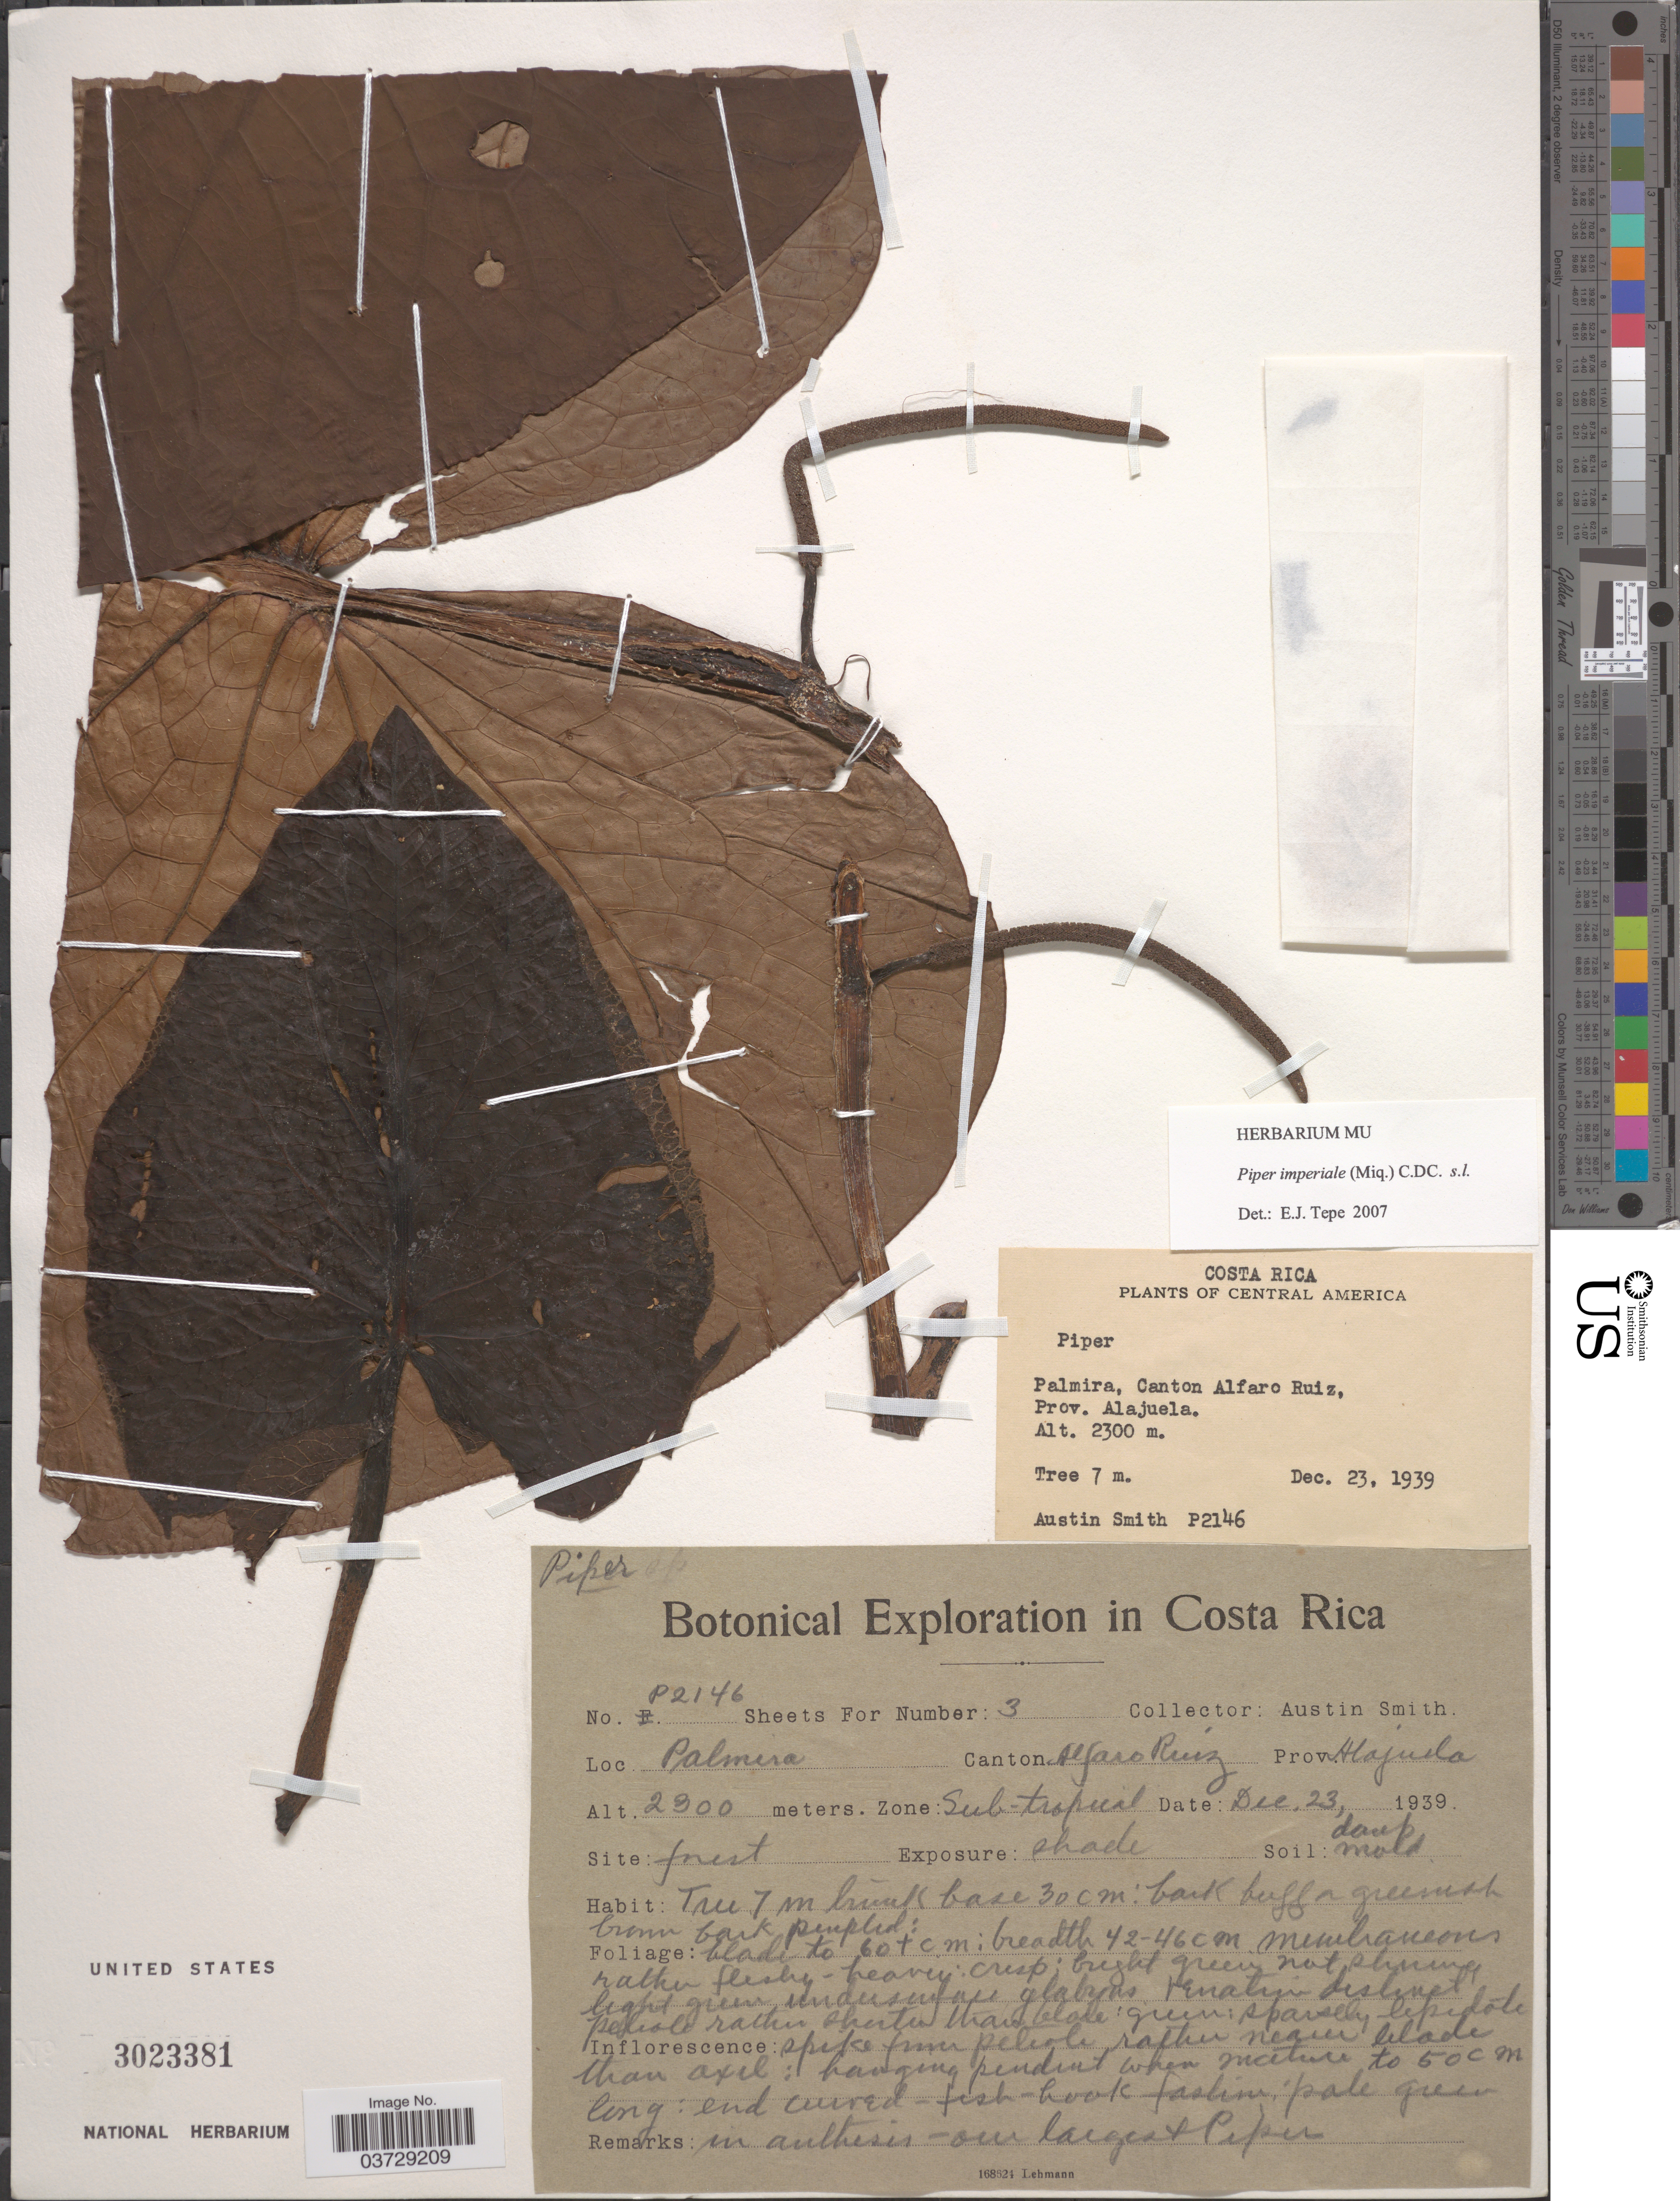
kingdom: Plantae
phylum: Tracheophyta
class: Magnoliopsida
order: Piperales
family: Piperaceae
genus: Piper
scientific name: Piper imperiale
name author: (Miq.) C. DC.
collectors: Aust P. Smith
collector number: P2146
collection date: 1939-12-23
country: Costa Rica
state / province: Alajuela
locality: Palmira, Canton Alfaro Ruiz.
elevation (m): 2300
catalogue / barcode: US 3023381